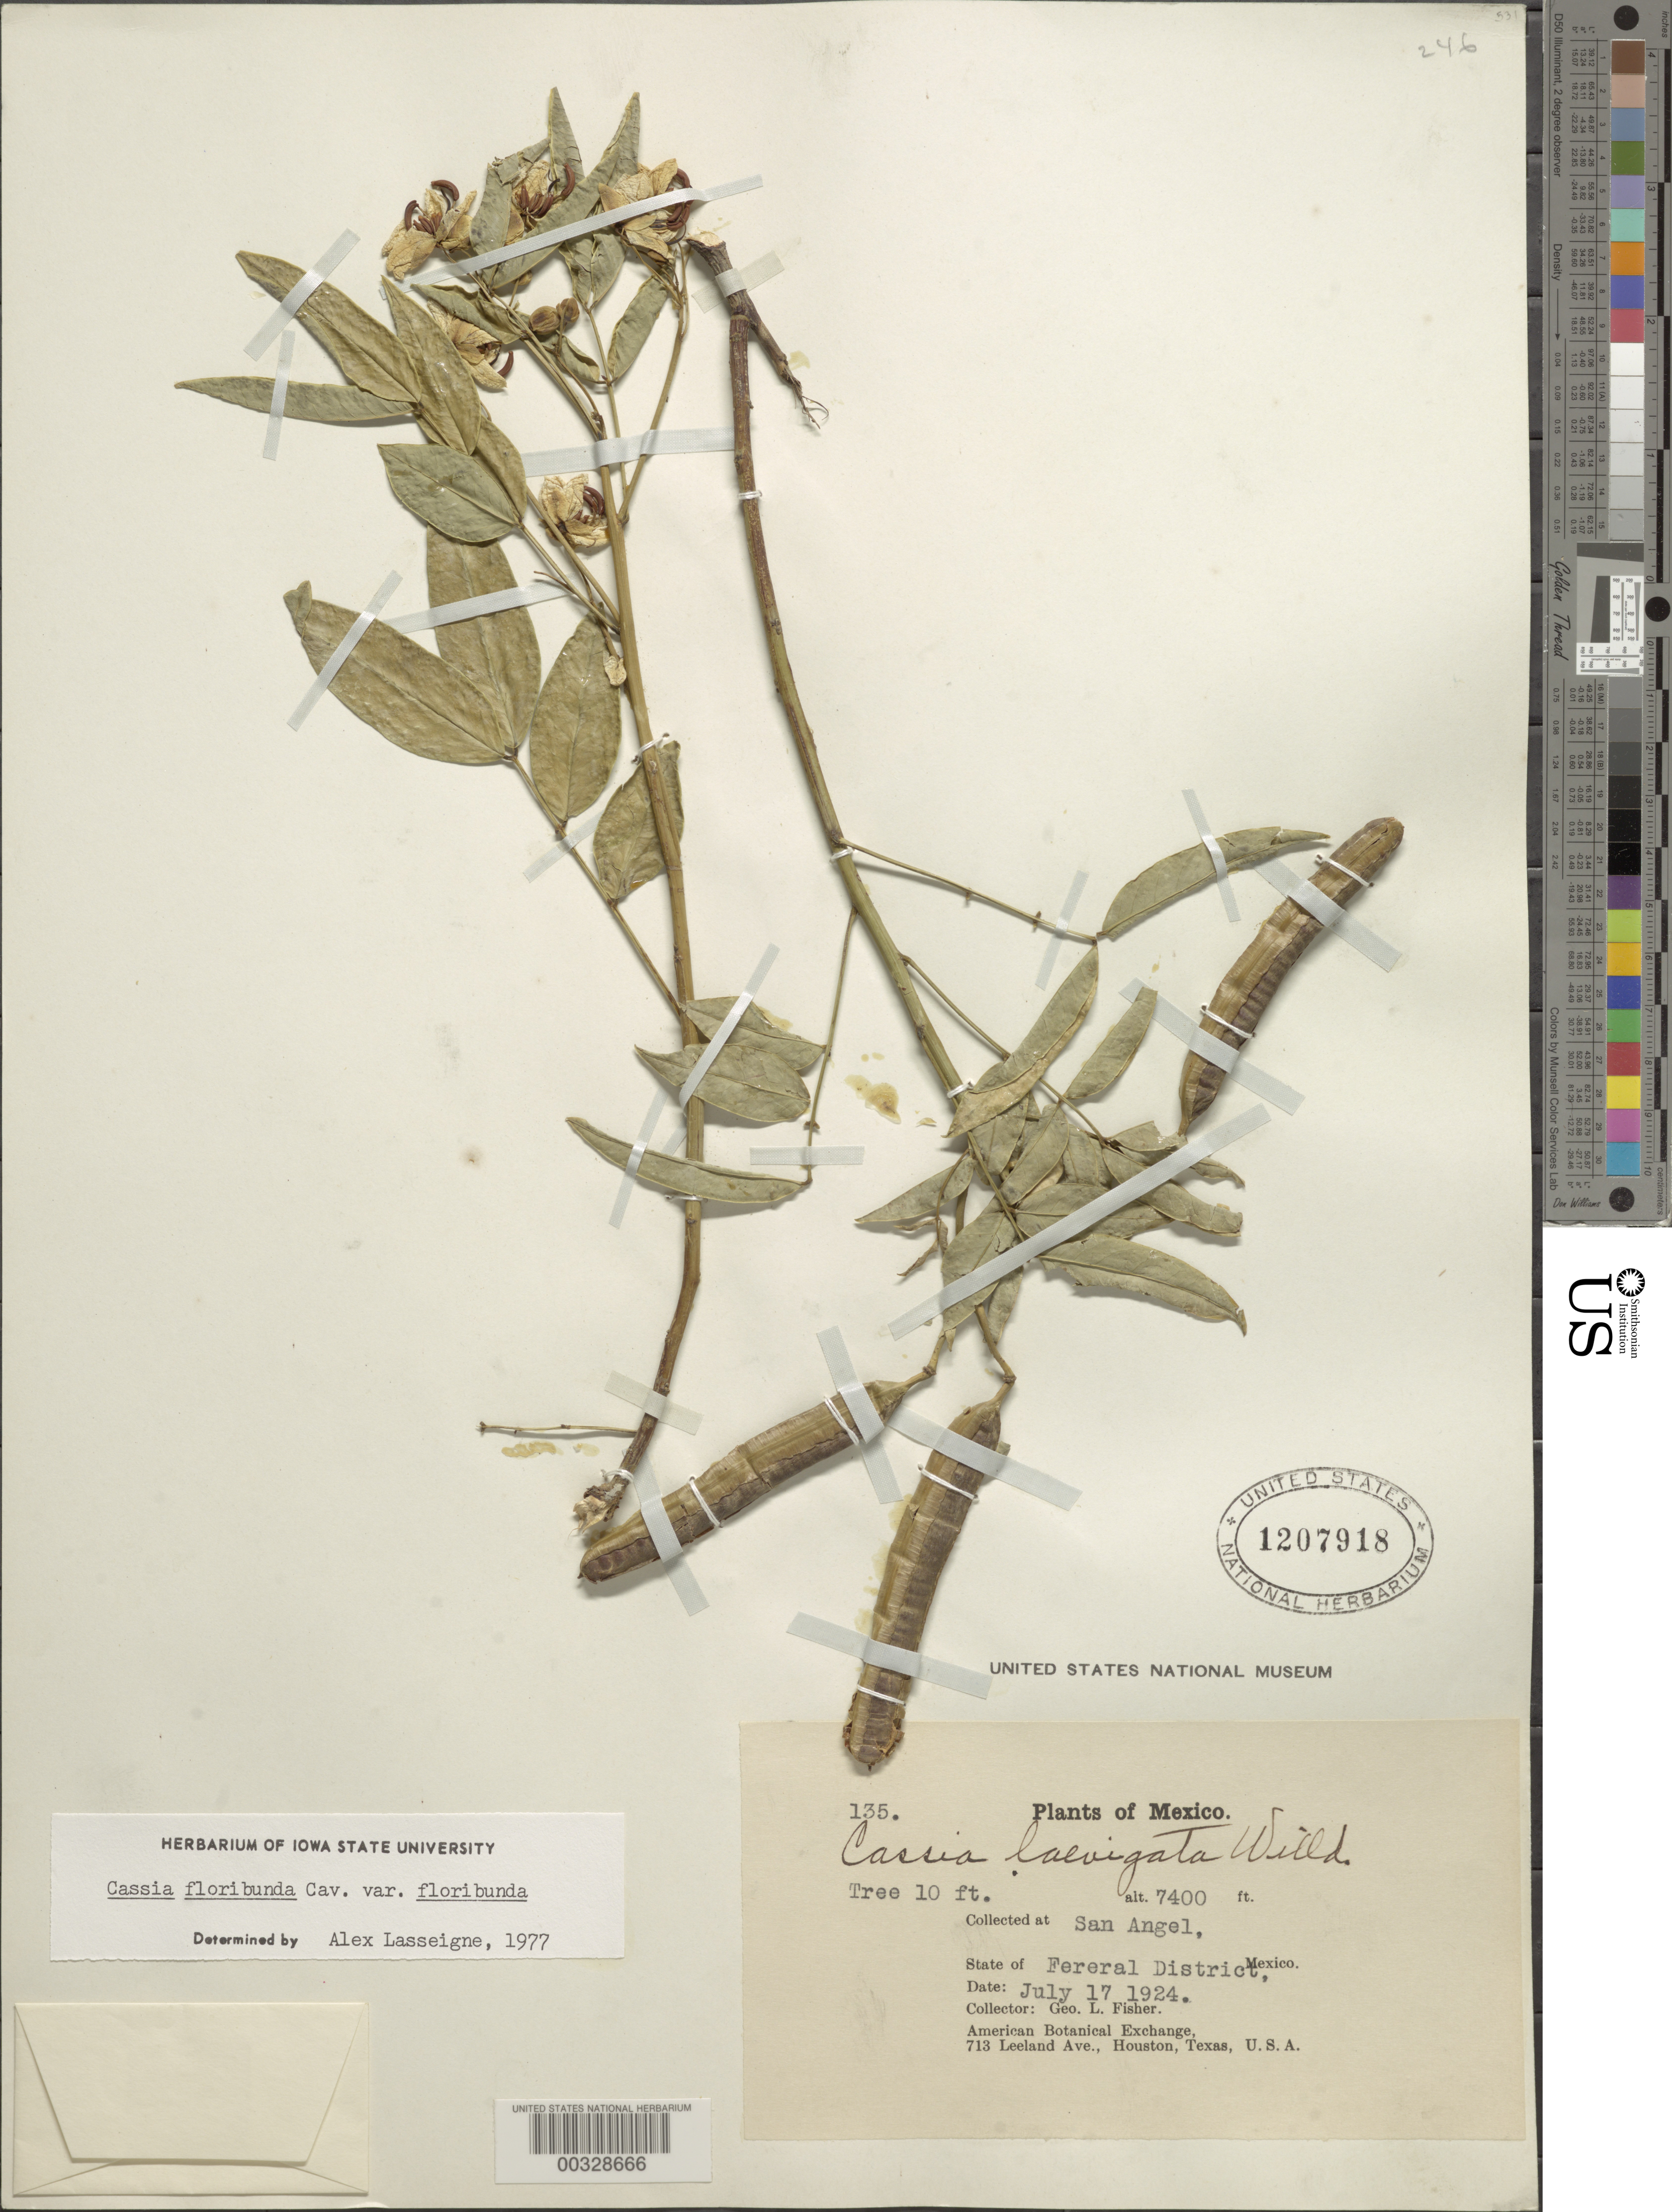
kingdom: Plantae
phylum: Tracheophyta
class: Magnoliopsida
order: Fabales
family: Fabaceae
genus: Senna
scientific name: Senna x floribunda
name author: (Cav.) H.S. Irwin & Barneby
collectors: G. L. Fisher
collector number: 135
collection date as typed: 17 Jul 1924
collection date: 1924-07-17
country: Mexico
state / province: Distrito Federal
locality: San Angel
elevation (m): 2256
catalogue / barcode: US 1207918